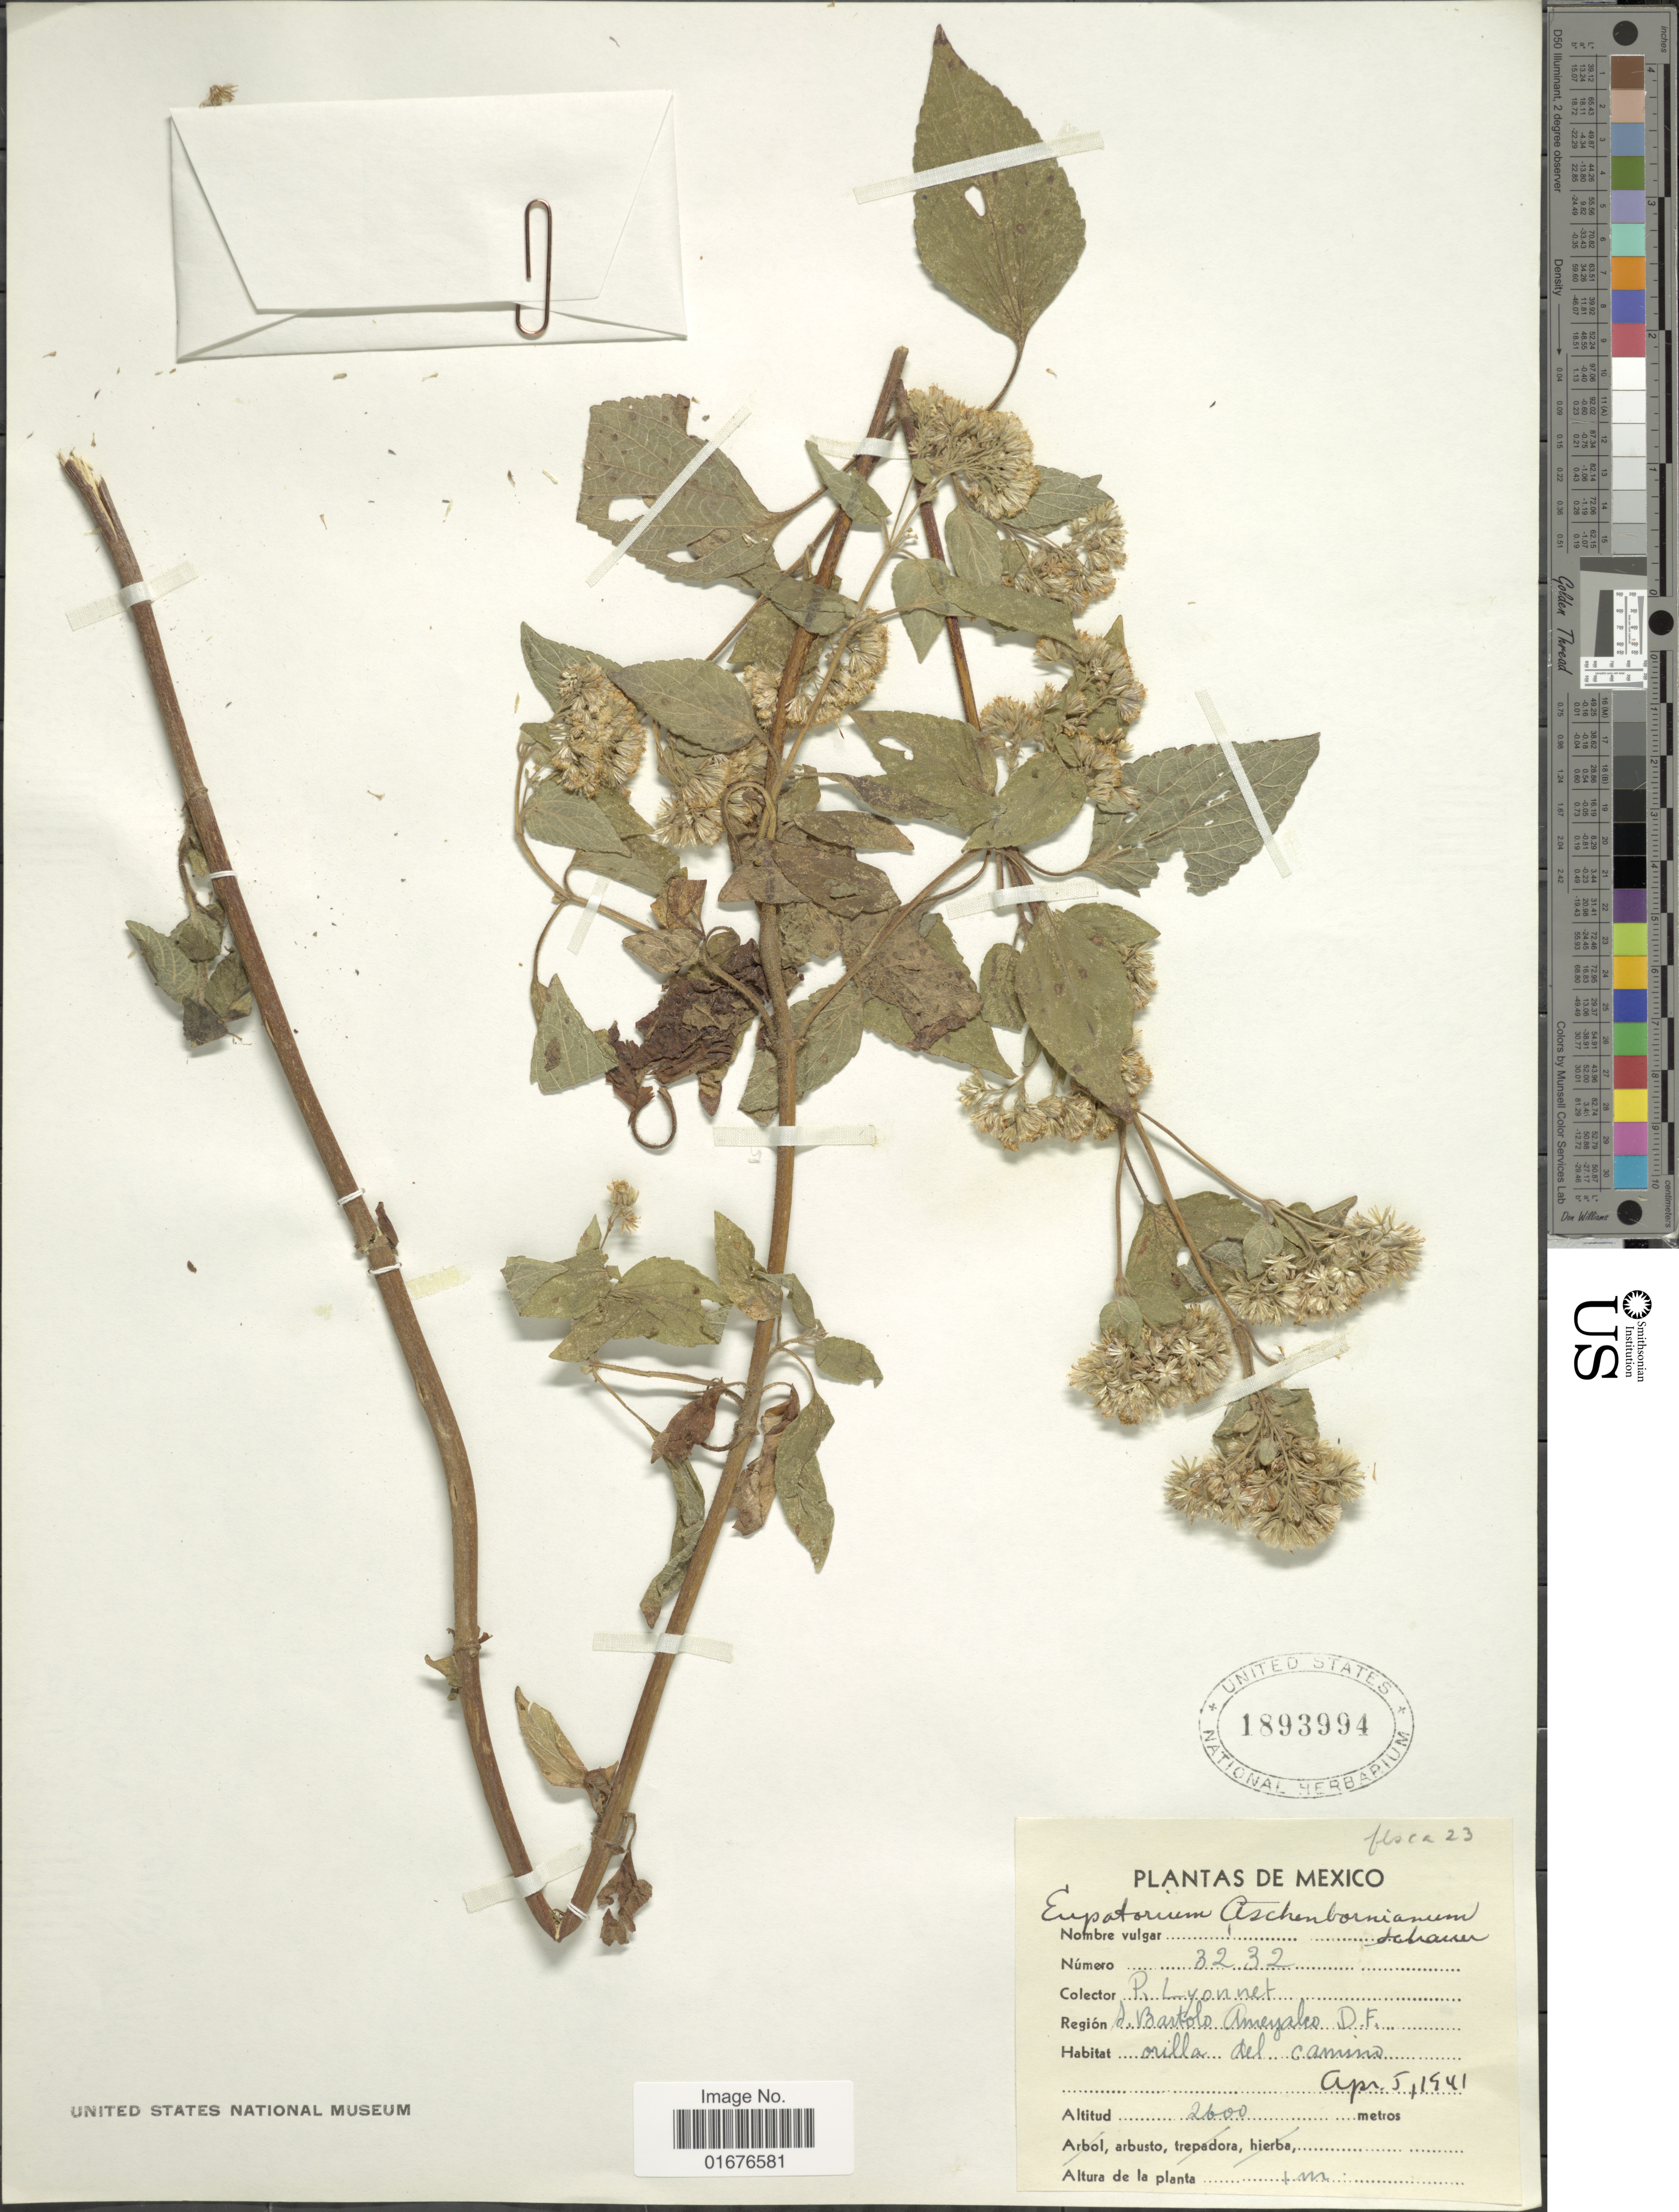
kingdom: Plantae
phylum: Tracheophyta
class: Magnoliopsida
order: Asterales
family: Asteraceae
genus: Ageratina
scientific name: Ageratina pichinchensis var. bustamenta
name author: (DC.) R.M. King & H. Rob.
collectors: P. Lyonnet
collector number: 3232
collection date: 1941-04-05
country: Mexico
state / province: Distrito Federal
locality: L. Bartolo Ameyalco, orilla del camino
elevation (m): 2600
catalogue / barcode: US 1893994